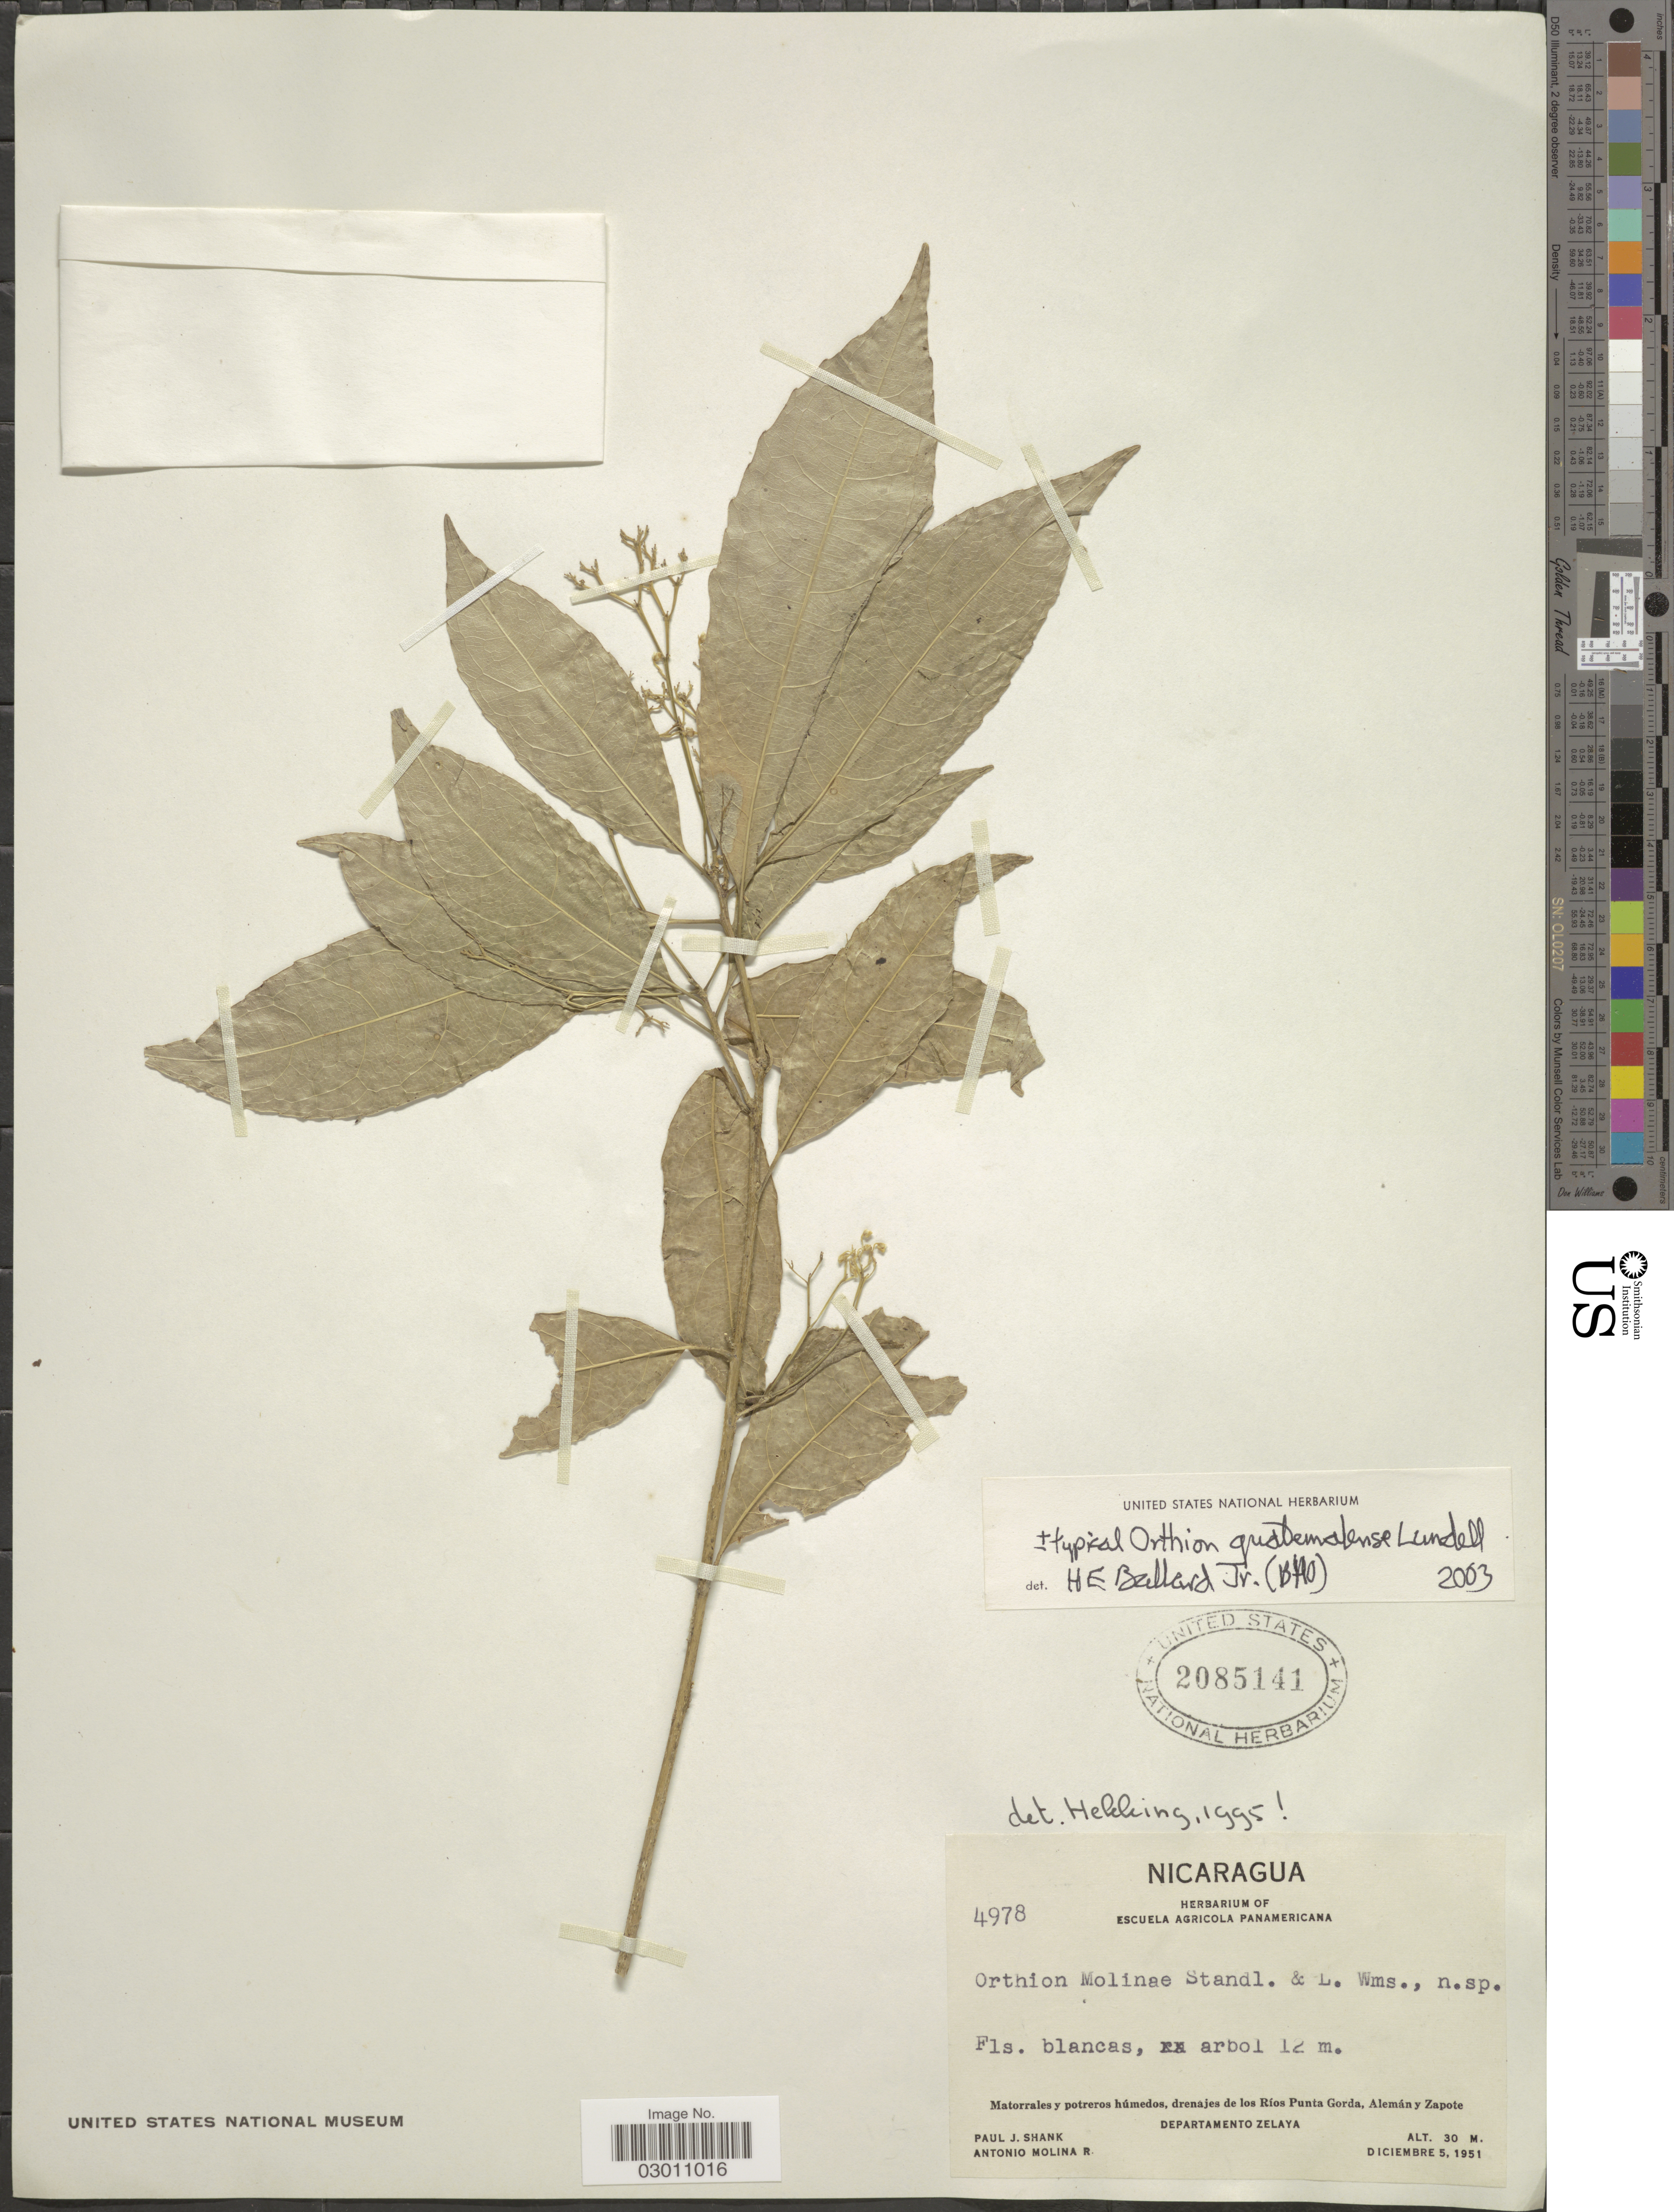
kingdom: Plantae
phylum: Tracheophyta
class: Magnoliopsida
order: Malpighiales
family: Violaceae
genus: Orthion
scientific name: Orthion guatemalense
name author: Lundell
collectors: P. J. Shank & A. Molina R.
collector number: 4978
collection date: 1951-12-05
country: Nicaragua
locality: Matorrales y potreros húmedos, drenajes de los Ríos Punta Gorda, Alemán y Zapote. Departamento Zelaya.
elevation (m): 30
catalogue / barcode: US 2085141